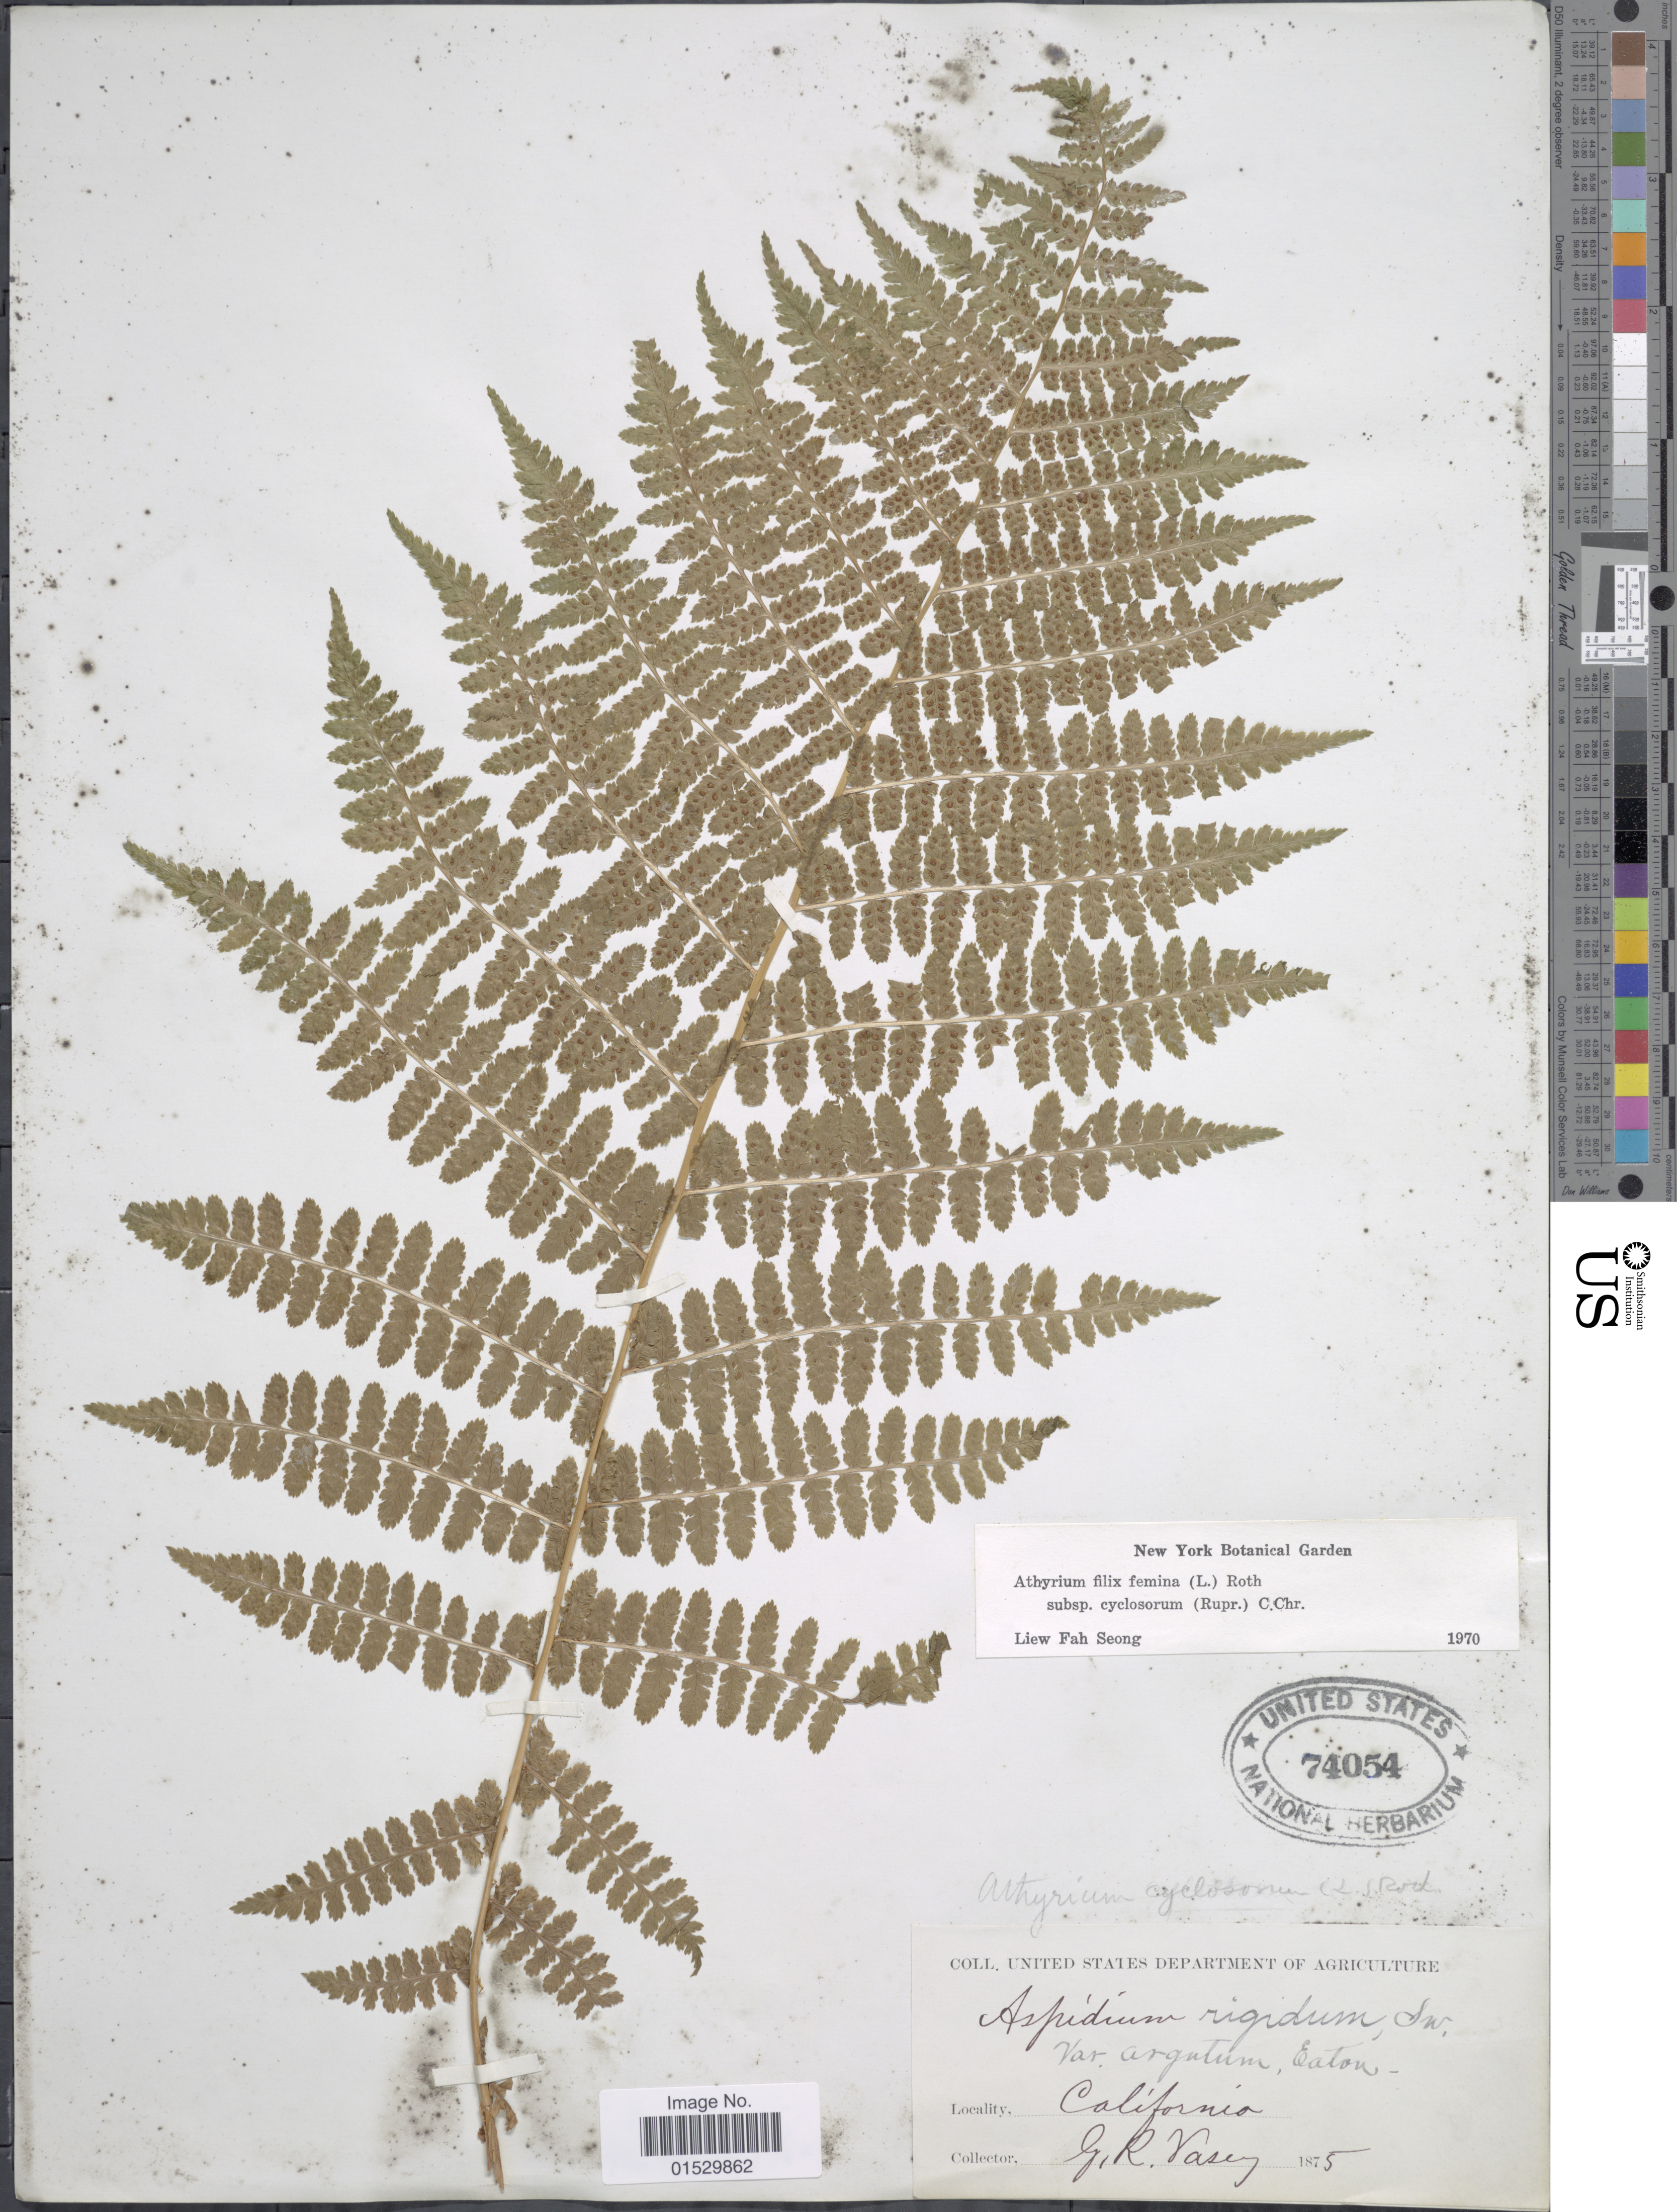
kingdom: Plantae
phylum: Tracheophyta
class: Polypodiopsida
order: Polypodiales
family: Athyriaceae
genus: Athyrium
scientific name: Athyrium filix-femina subsp. cyclosorum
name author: (Rupr.) C. Chr.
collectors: G. R. Vasey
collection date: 1875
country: United States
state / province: California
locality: Var. argutum, Eaton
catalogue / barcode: US 74054